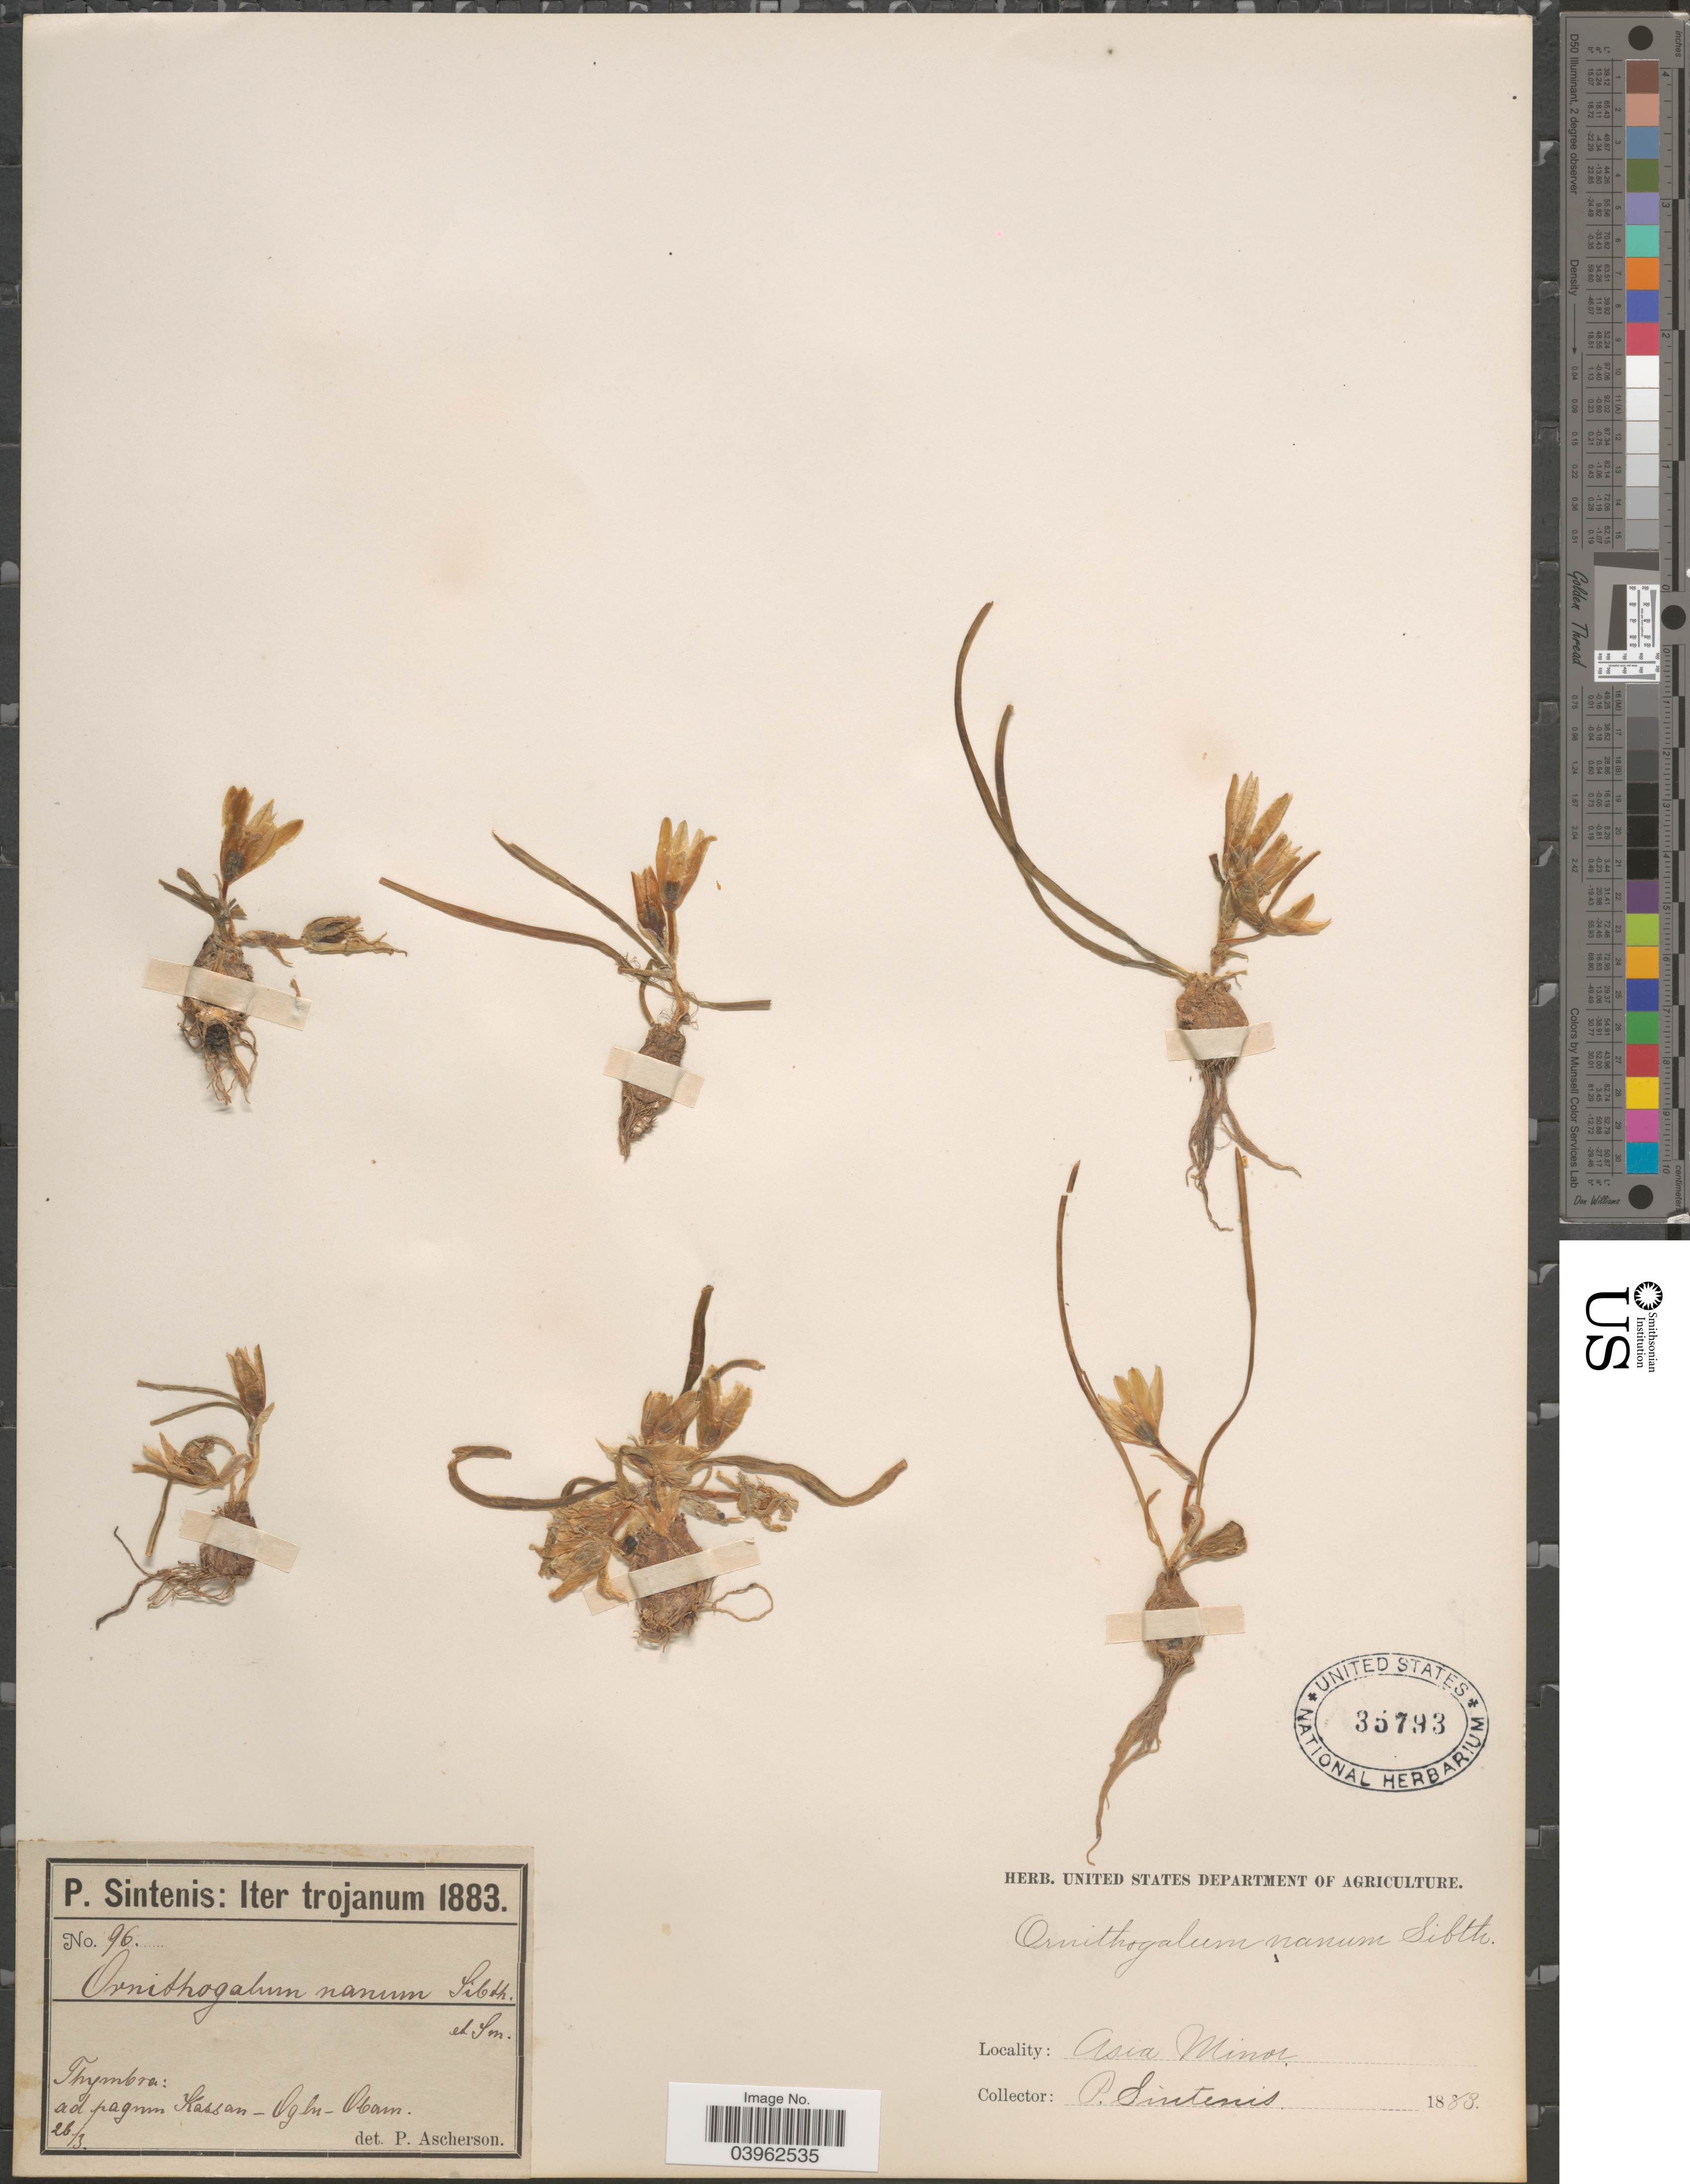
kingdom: Plantae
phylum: Tracheophyta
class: Liliopsida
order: Asparagales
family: Asparagaceae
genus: Ornithogalum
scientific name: Ornithogalum nanum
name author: (Burm. f.) Thunb.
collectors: P. Sintenis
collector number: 96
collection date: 1883-03-26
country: Turkey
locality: Iter trojanum. Thymbra: ad pagum Kassan - Oglu - Obam. Asia Minor.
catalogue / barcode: US 35793